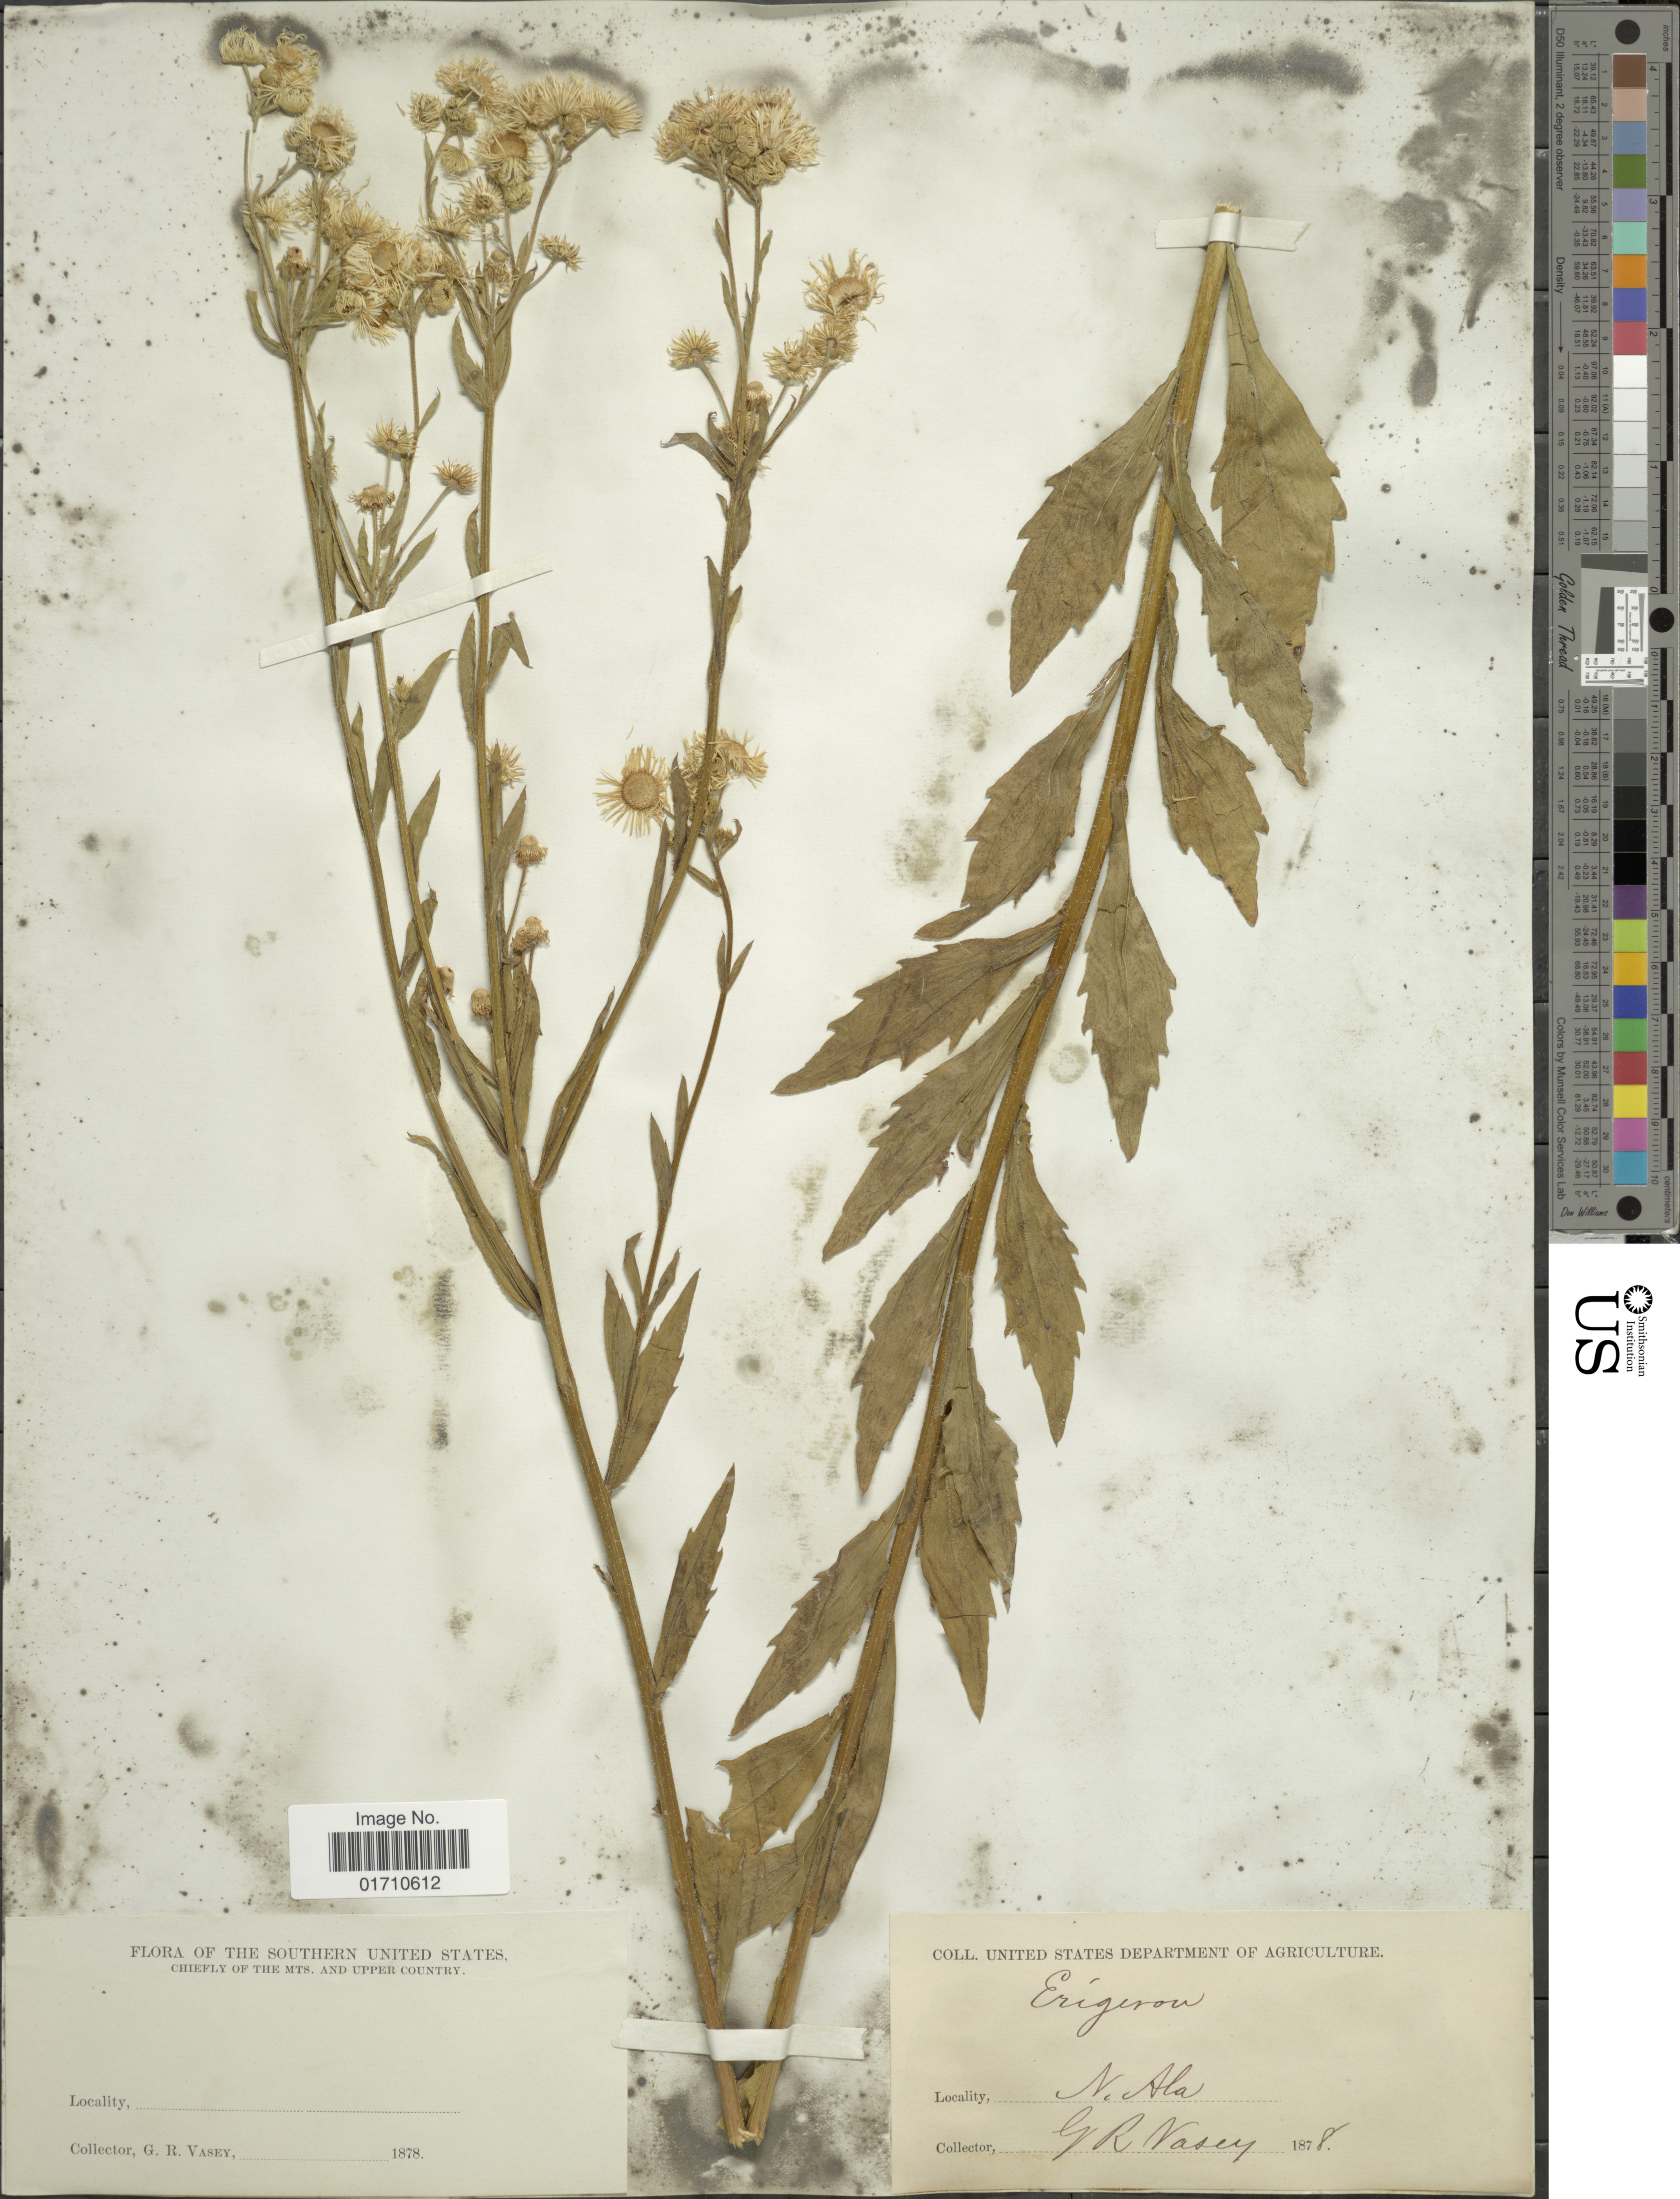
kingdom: Plantae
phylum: Tracheophyta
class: Magnoliopsida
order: Asterales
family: Asteraceae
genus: Erigeron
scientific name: Erigeron annuus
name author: (L.) Pers.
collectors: G. R. Vasey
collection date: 1878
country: United States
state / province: Alabama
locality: N. Ala, The Southern United States, Chiefly of the Mts, and upper Country